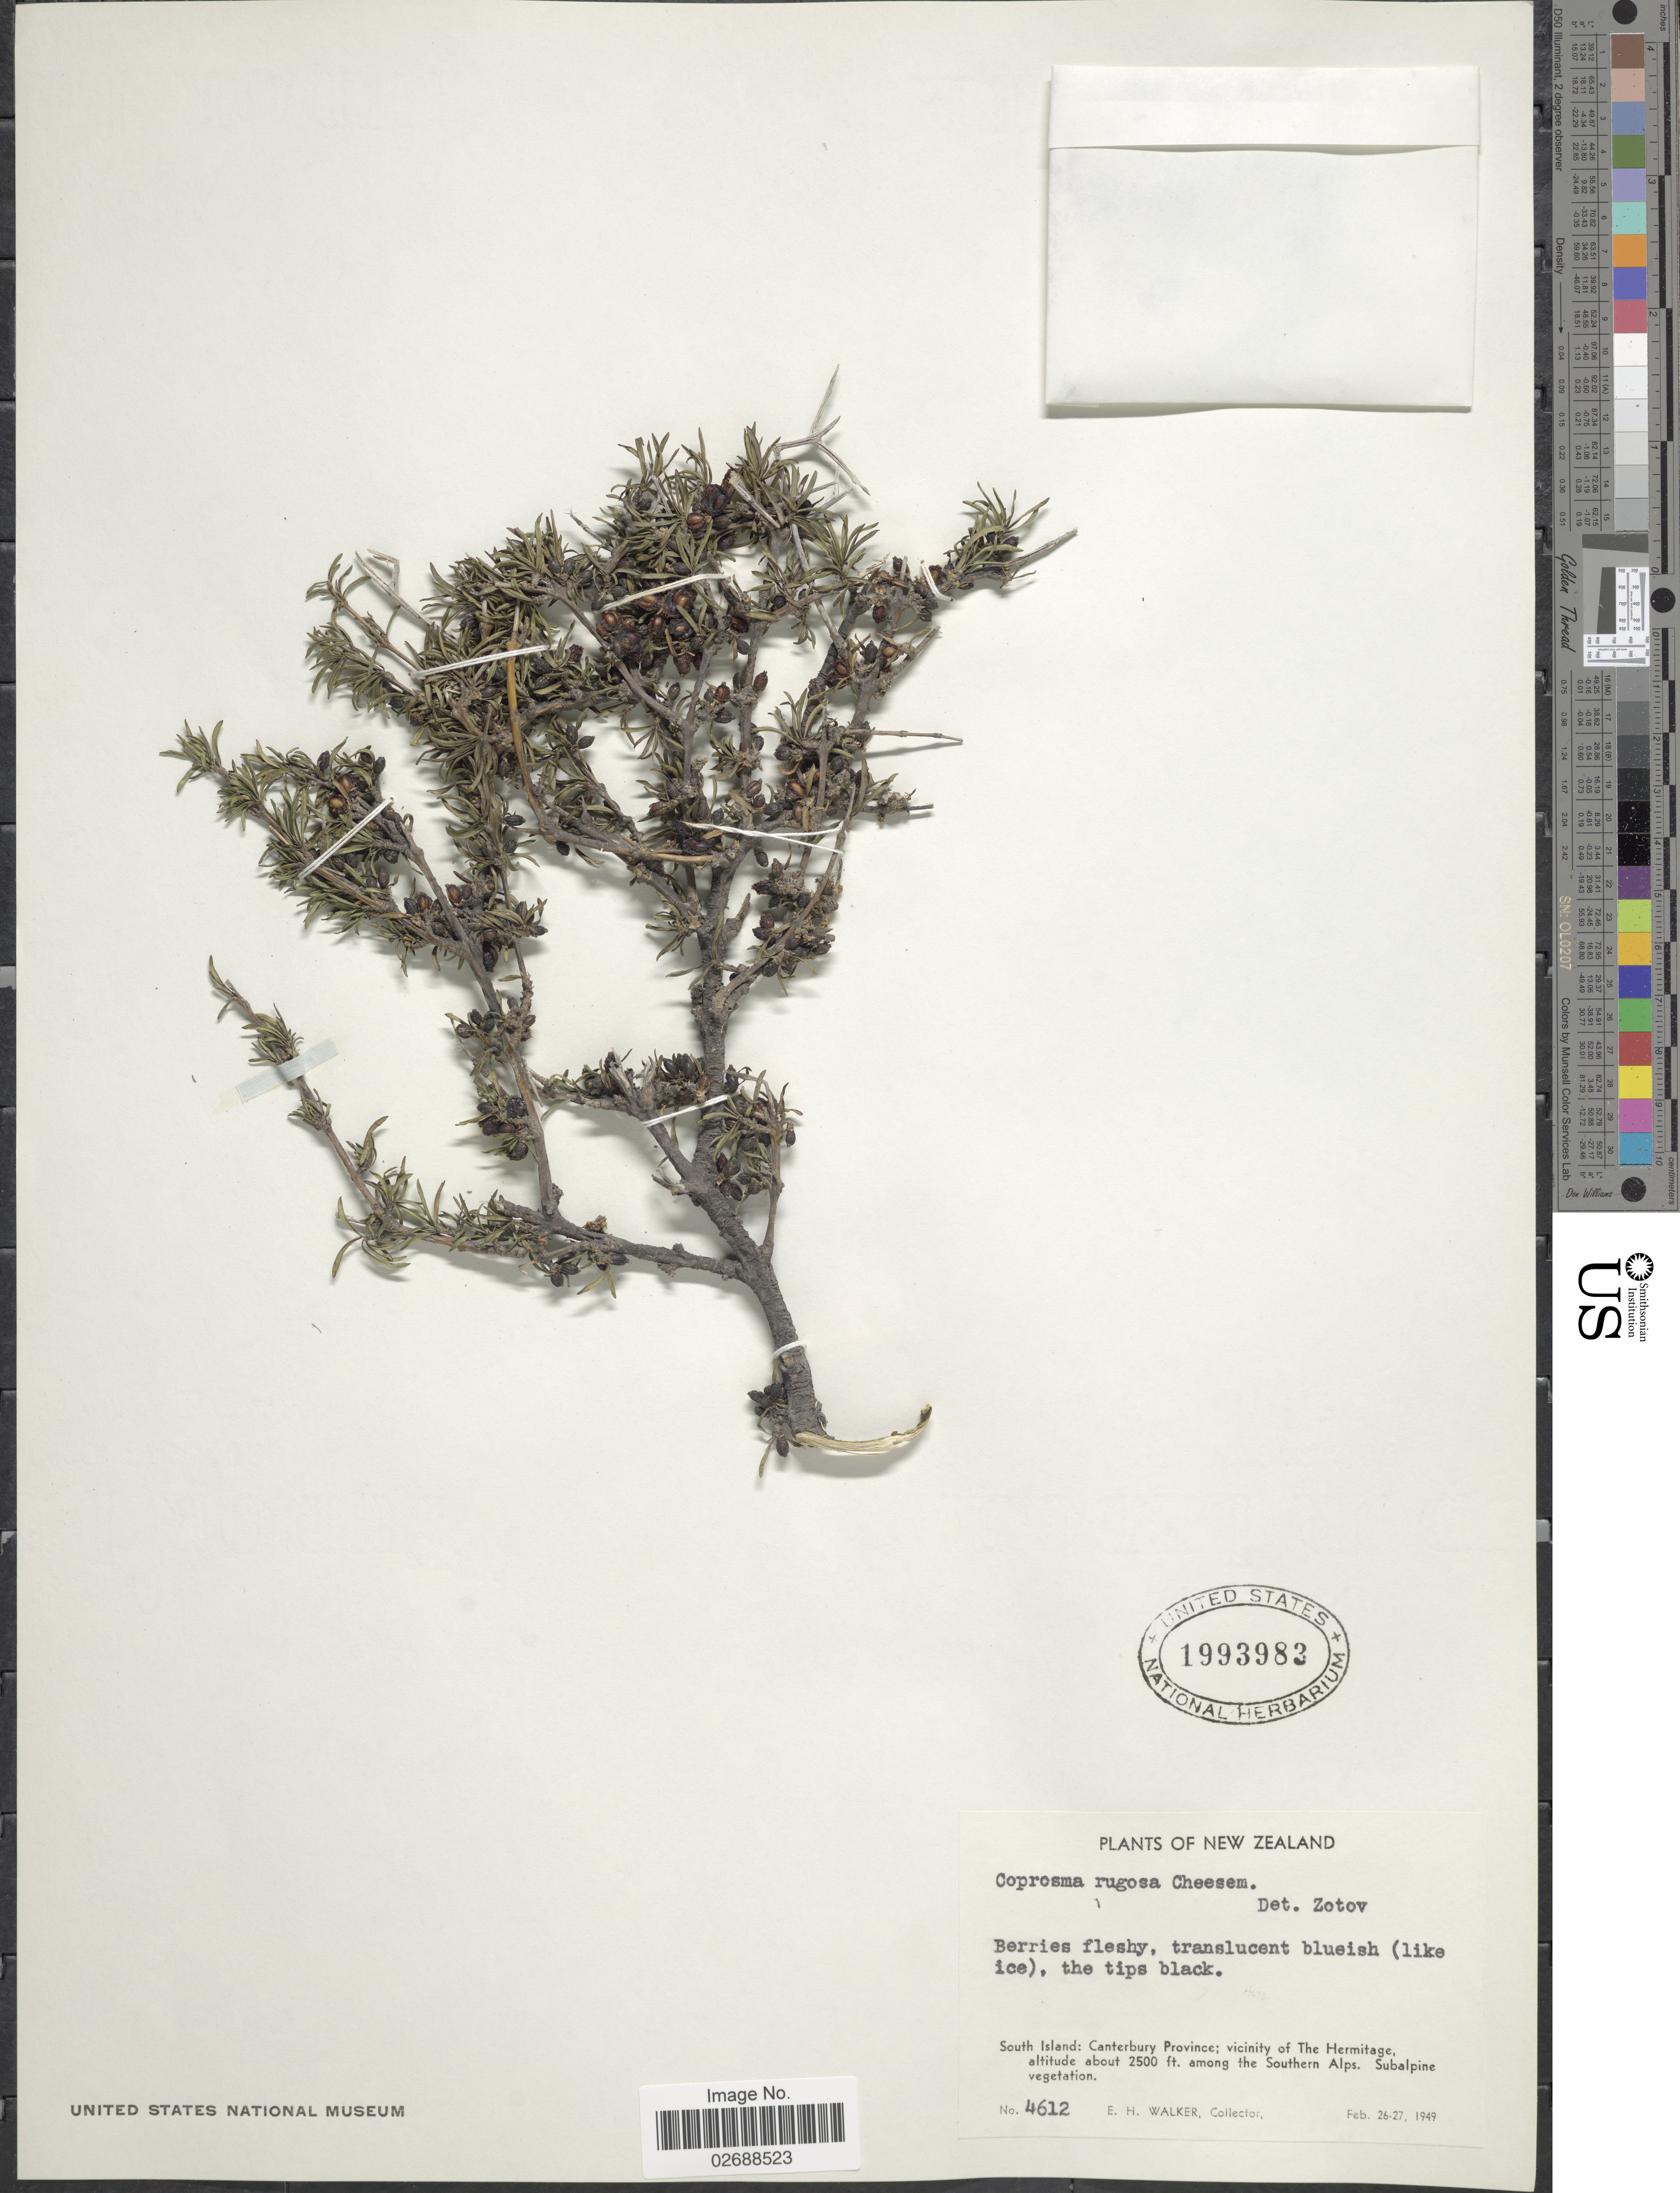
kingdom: Plantae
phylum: Tracheophyta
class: Magnoliopsida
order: Gentianales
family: Rubiaceae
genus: Coprosma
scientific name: Coprosma rugosa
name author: Cheeseman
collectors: E. H. Walker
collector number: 4612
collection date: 1949-02-26/1949-02-27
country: New Zealand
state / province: Canterbury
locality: South Island; vicinity of The Hermitage, among the Southern Alps.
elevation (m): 762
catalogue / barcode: US 1993983